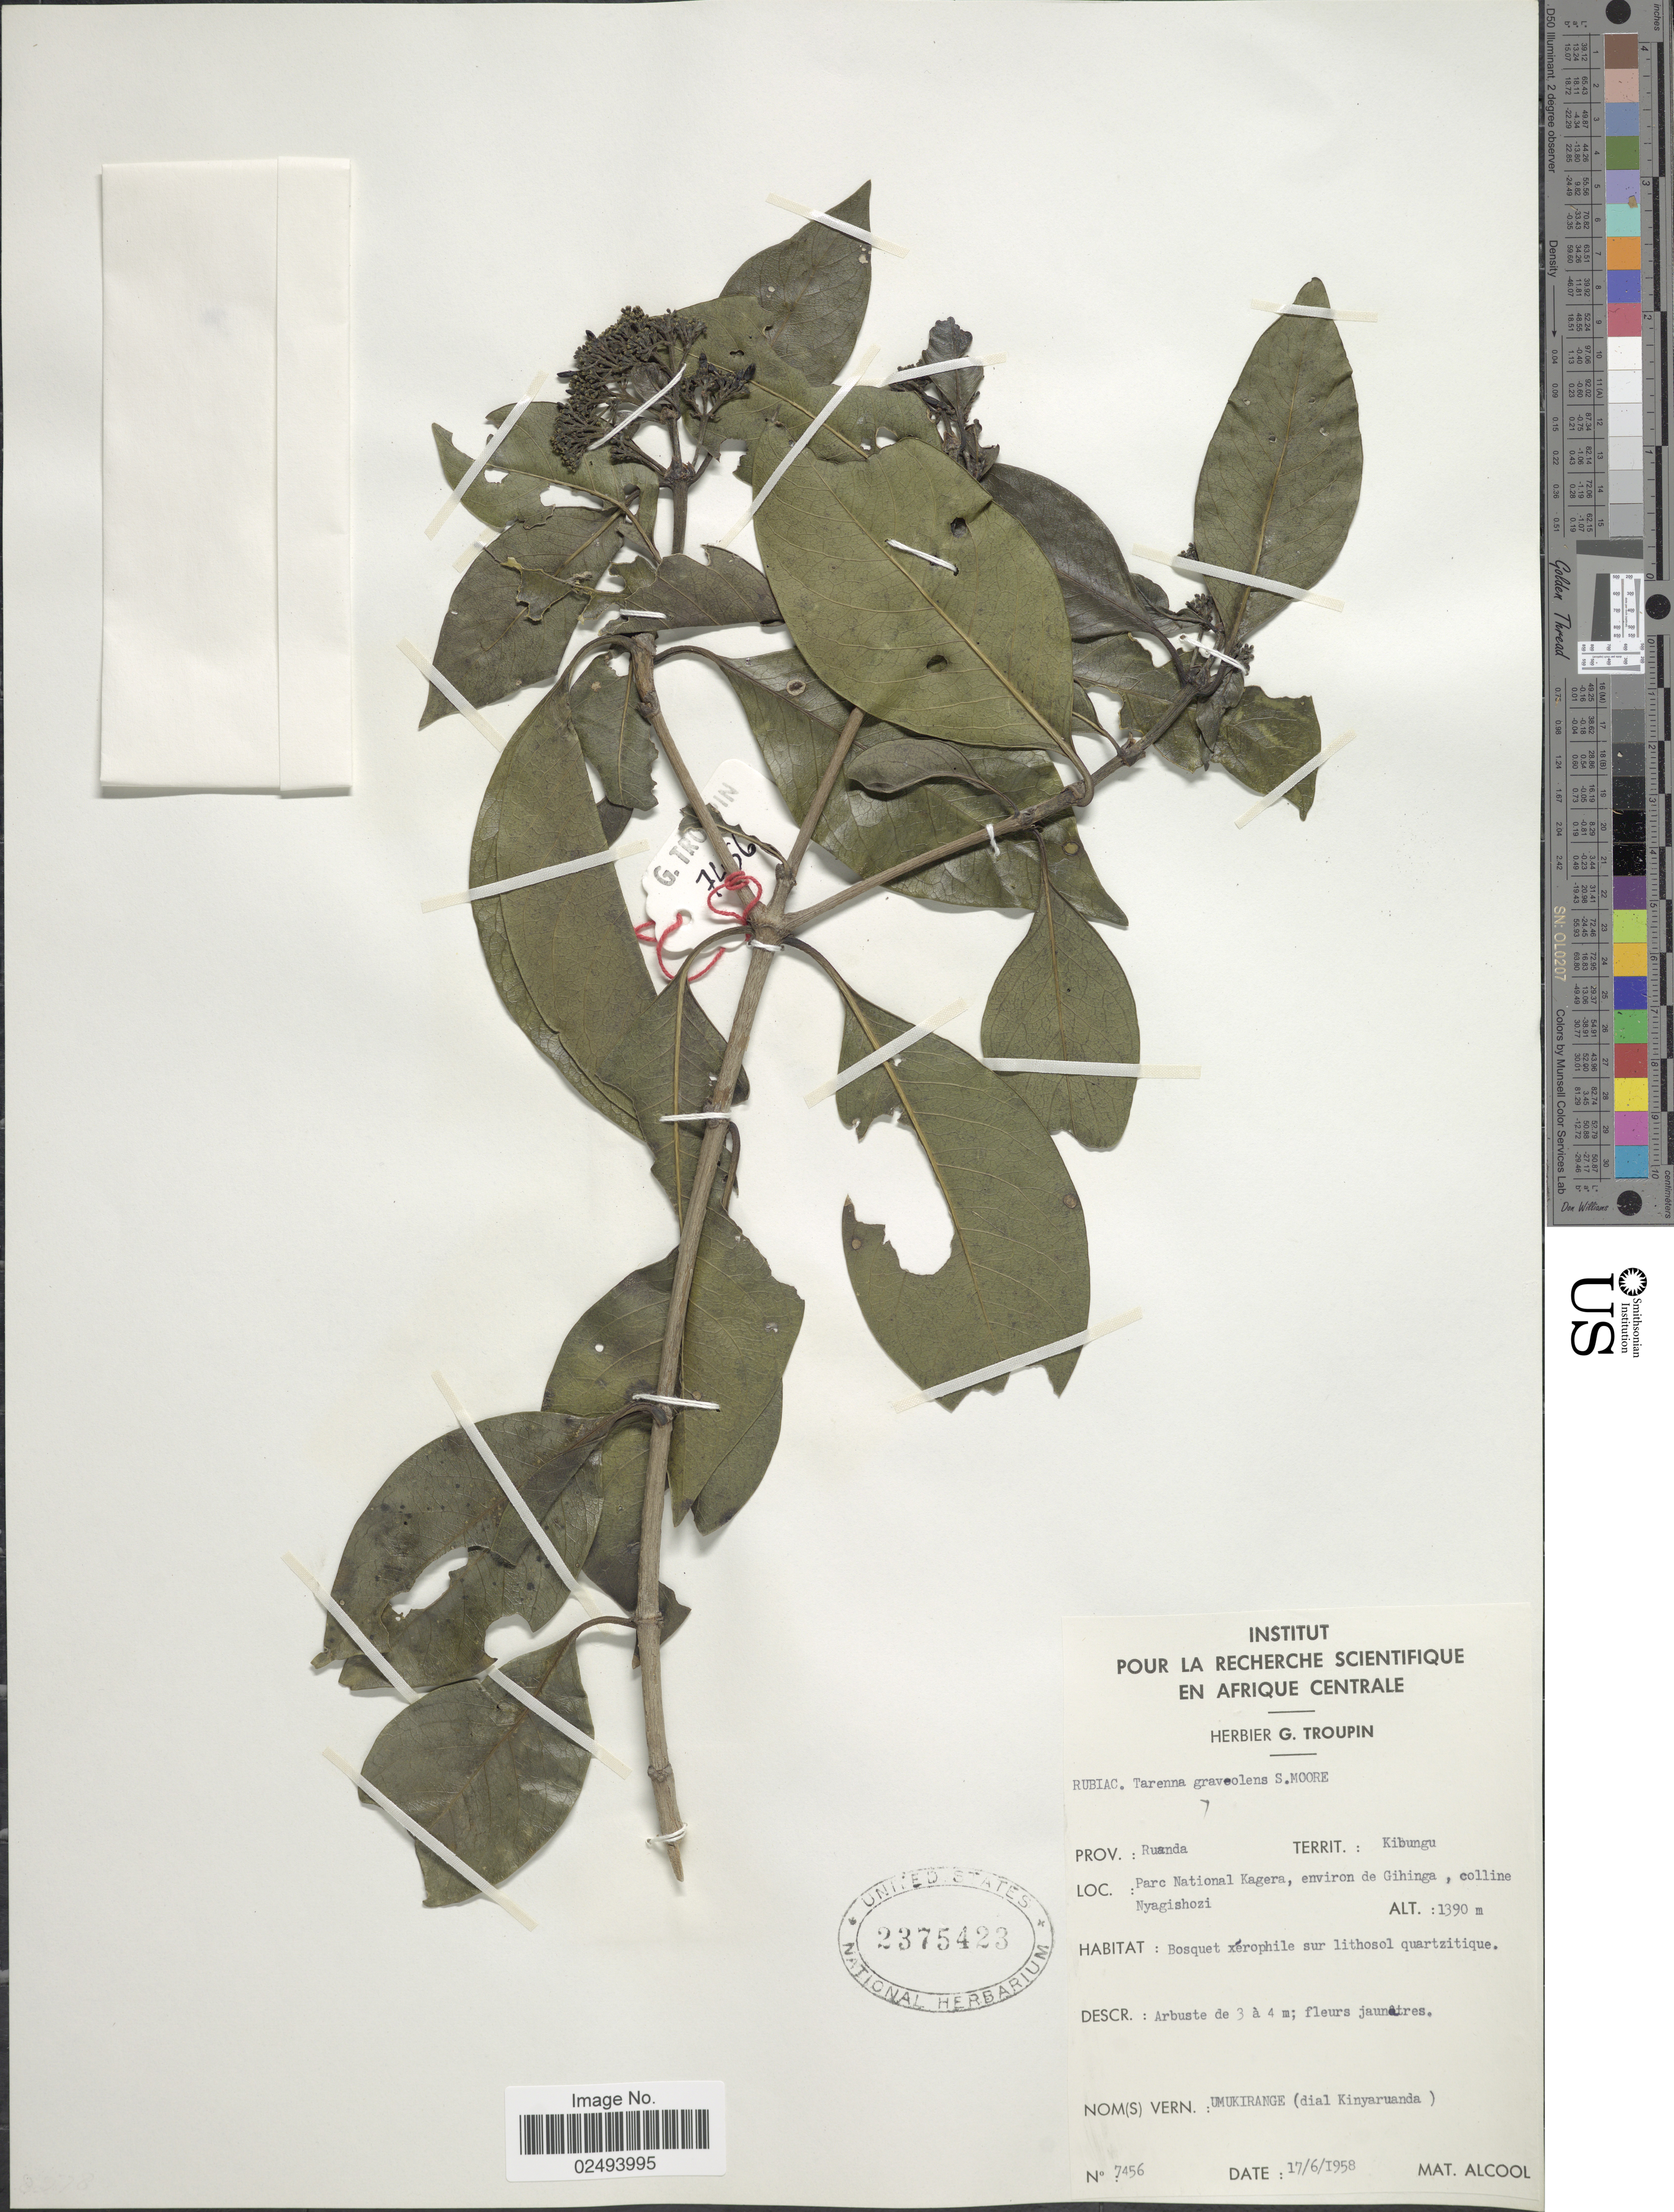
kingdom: Plantae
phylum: Tracheophyta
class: Magnoliopsida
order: Gentianales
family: Rubiaceae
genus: Coptosperma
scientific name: Coptosperma graveolens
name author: (S. Moore) Degreef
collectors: M. Alcool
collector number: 7456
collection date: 1958-06-17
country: Rwanda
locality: Prov. Ruanda, Territ: Kibungu, Parc National Kagera, environ de Gihinga, colline Nyagishozi, Bosquet xérophile sur lithosol quartzitique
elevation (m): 1390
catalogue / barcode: US 2375423